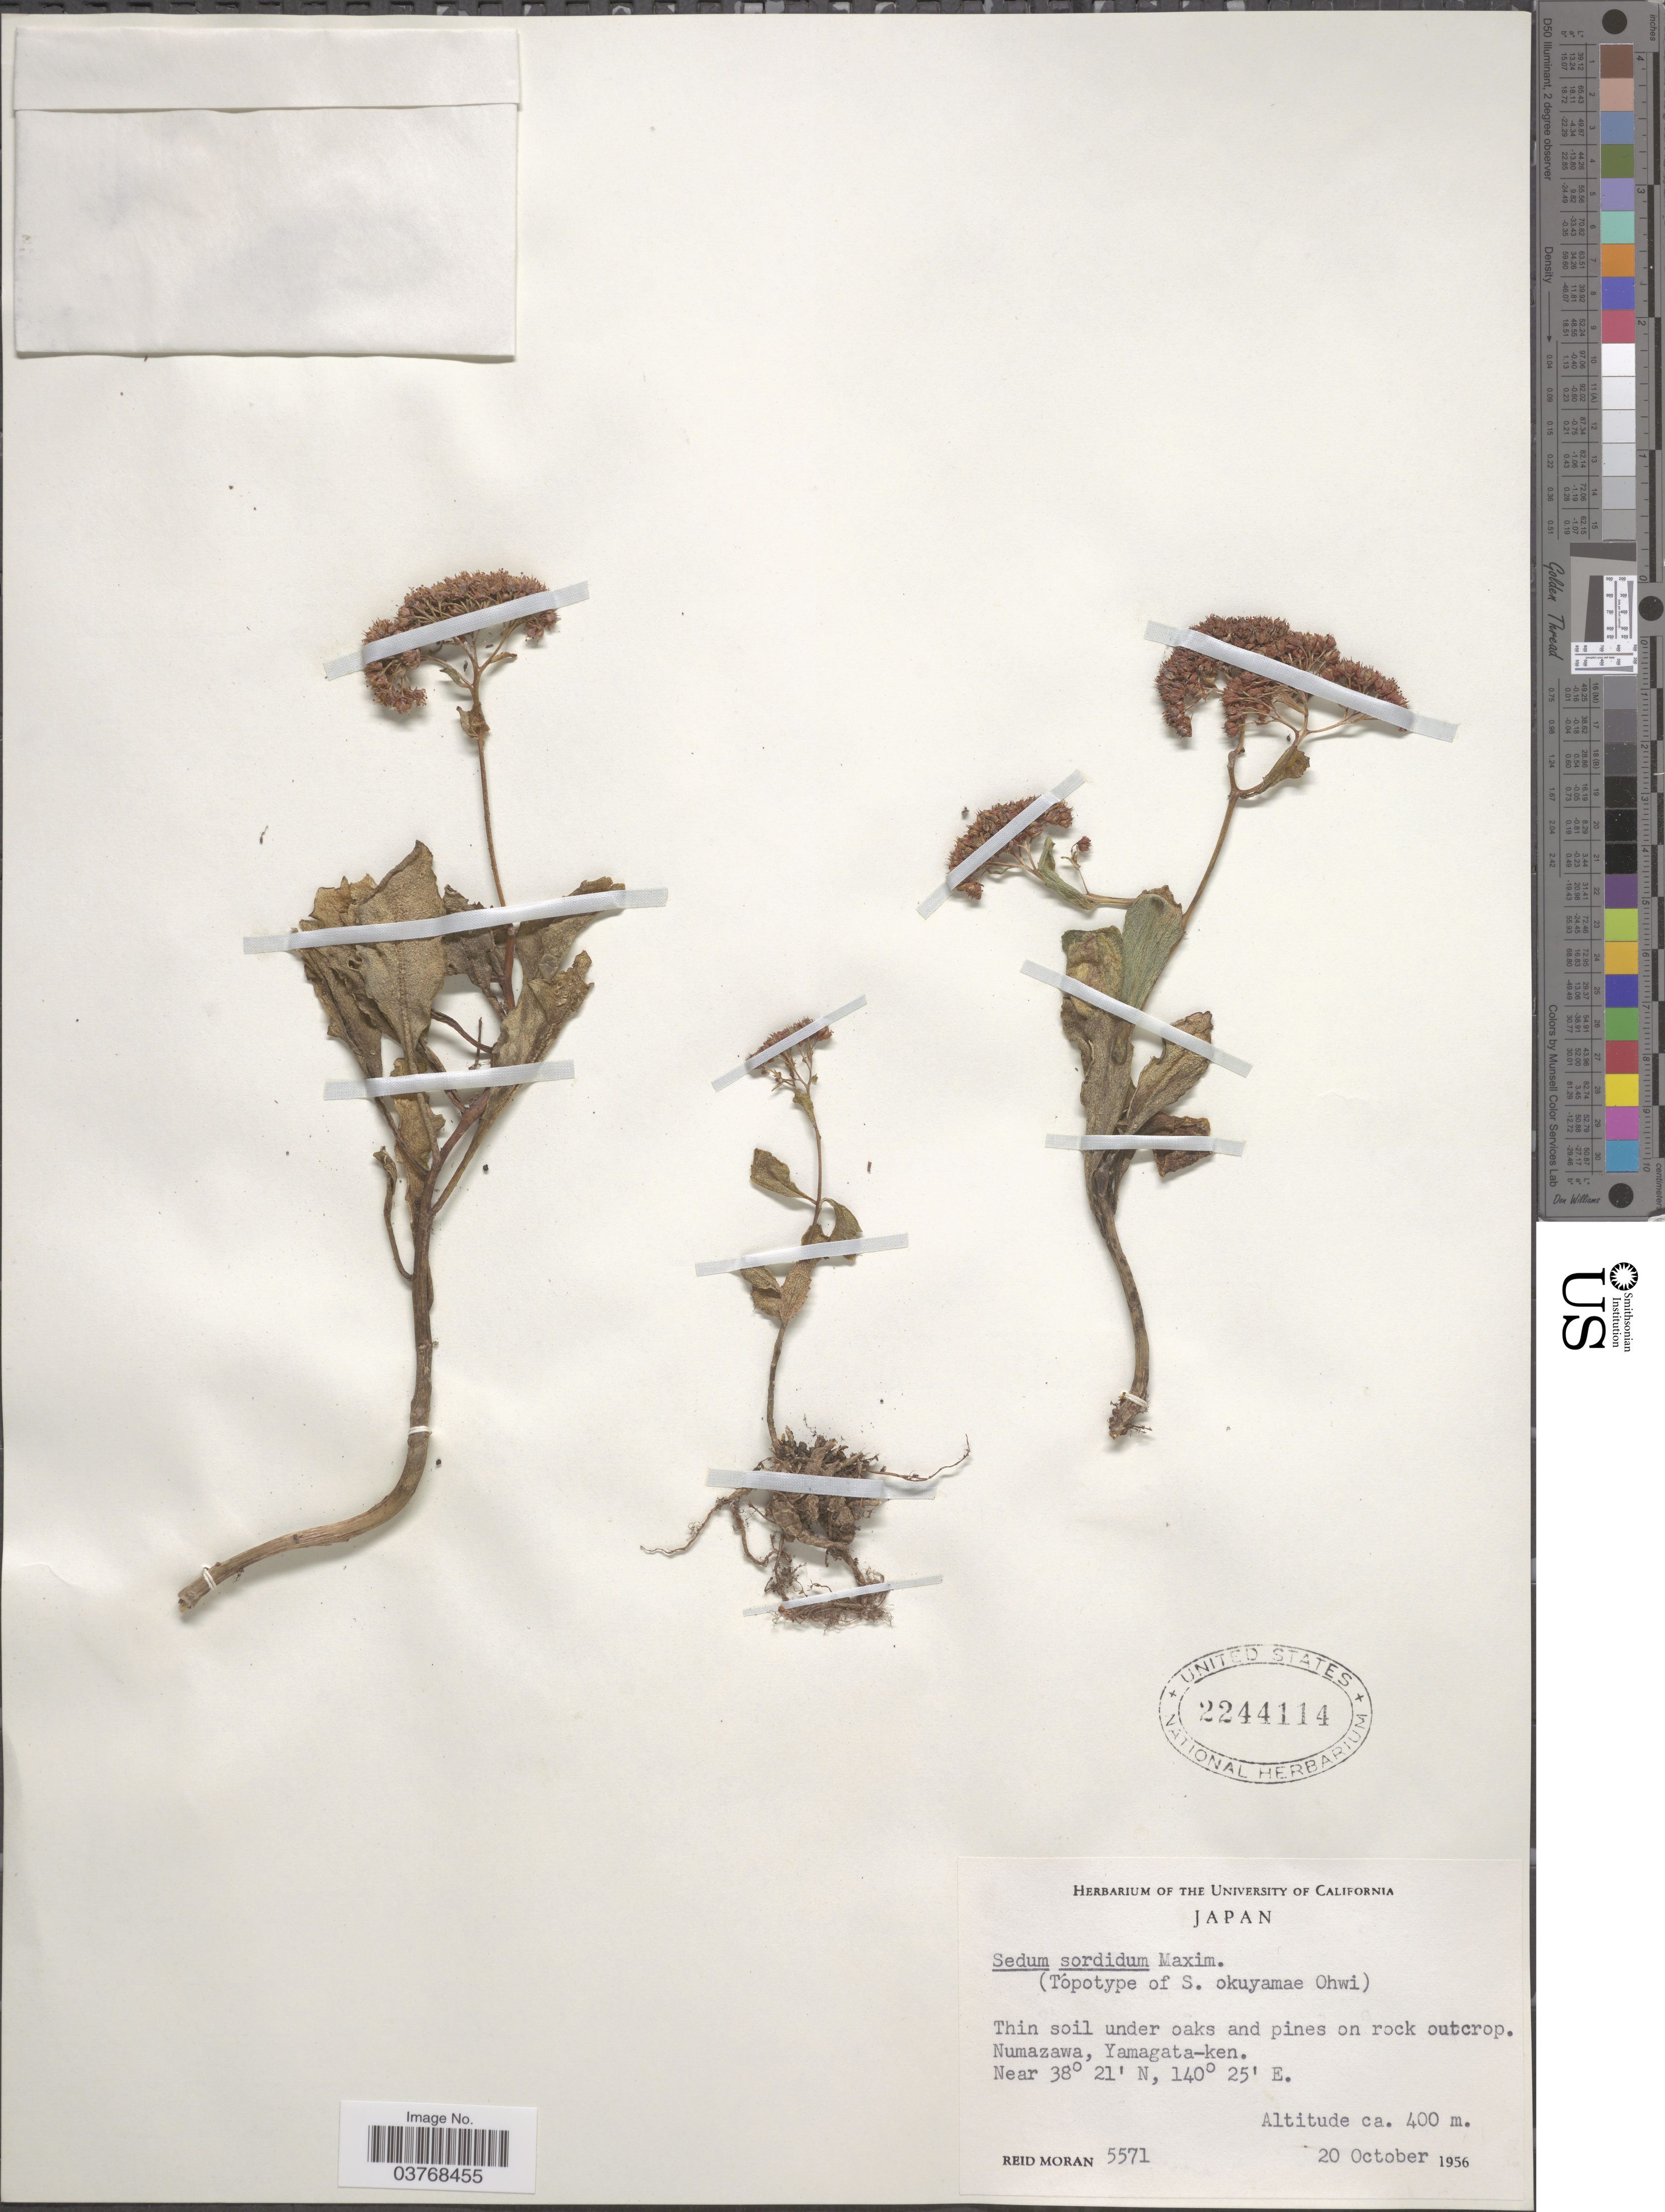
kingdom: Plantae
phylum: Tracheophyta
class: Magnoliopsida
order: Saxifragales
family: Crassulaceae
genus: Hylotelephium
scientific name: Hylotelephium sordidum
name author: (Maxim.) H. Ohba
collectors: R. Moran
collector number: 5571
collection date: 1956-10-20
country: Japan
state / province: Yamagata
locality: Numazawa, Yamagata-ken.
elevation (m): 400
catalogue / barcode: US 2244114